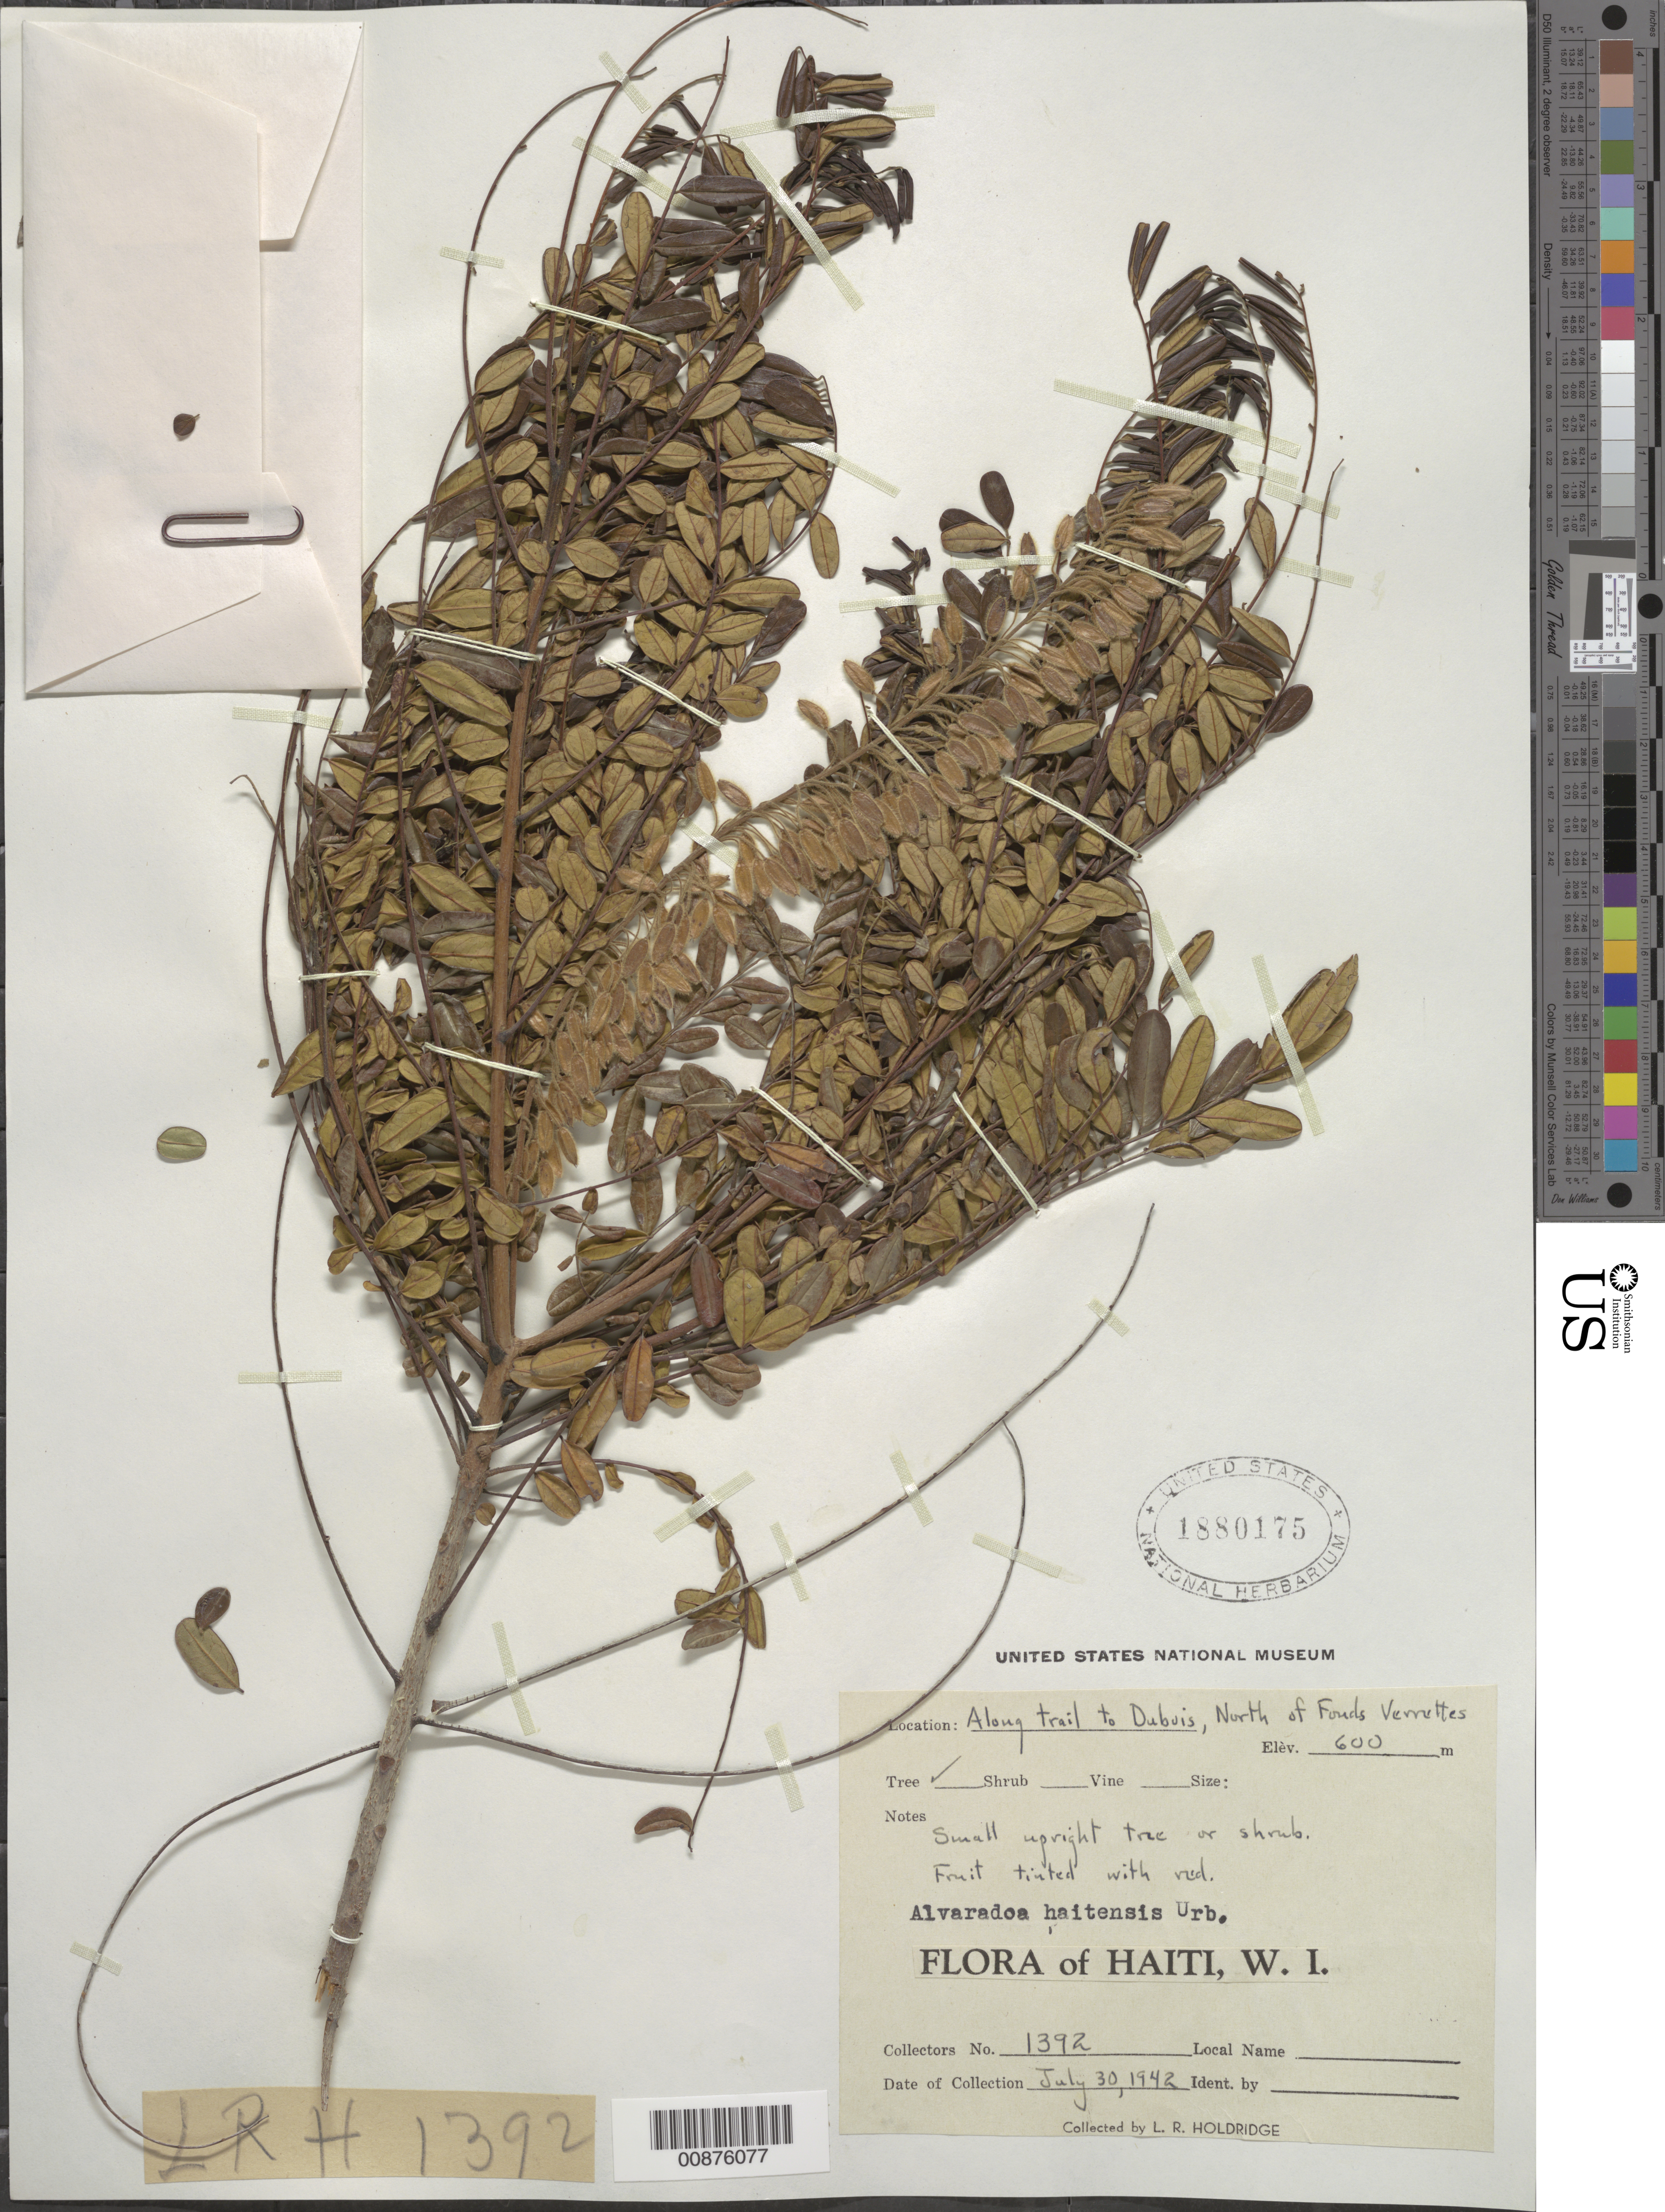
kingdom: Plantae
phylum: Tracheophyta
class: Magnoliopsida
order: Picramniales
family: Picramniaceae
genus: Alvaradoa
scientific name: Alvaradoa haitiensis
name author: Urb.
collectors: L. Holdridge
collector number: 1392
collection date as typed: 30 Jul 1942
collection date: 1942-07-30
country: Haiti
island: Hispaniola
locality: Trail to Dubuis, N of Fonds Varrettes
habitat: Along trail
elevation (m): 600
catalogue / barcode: US 1880175